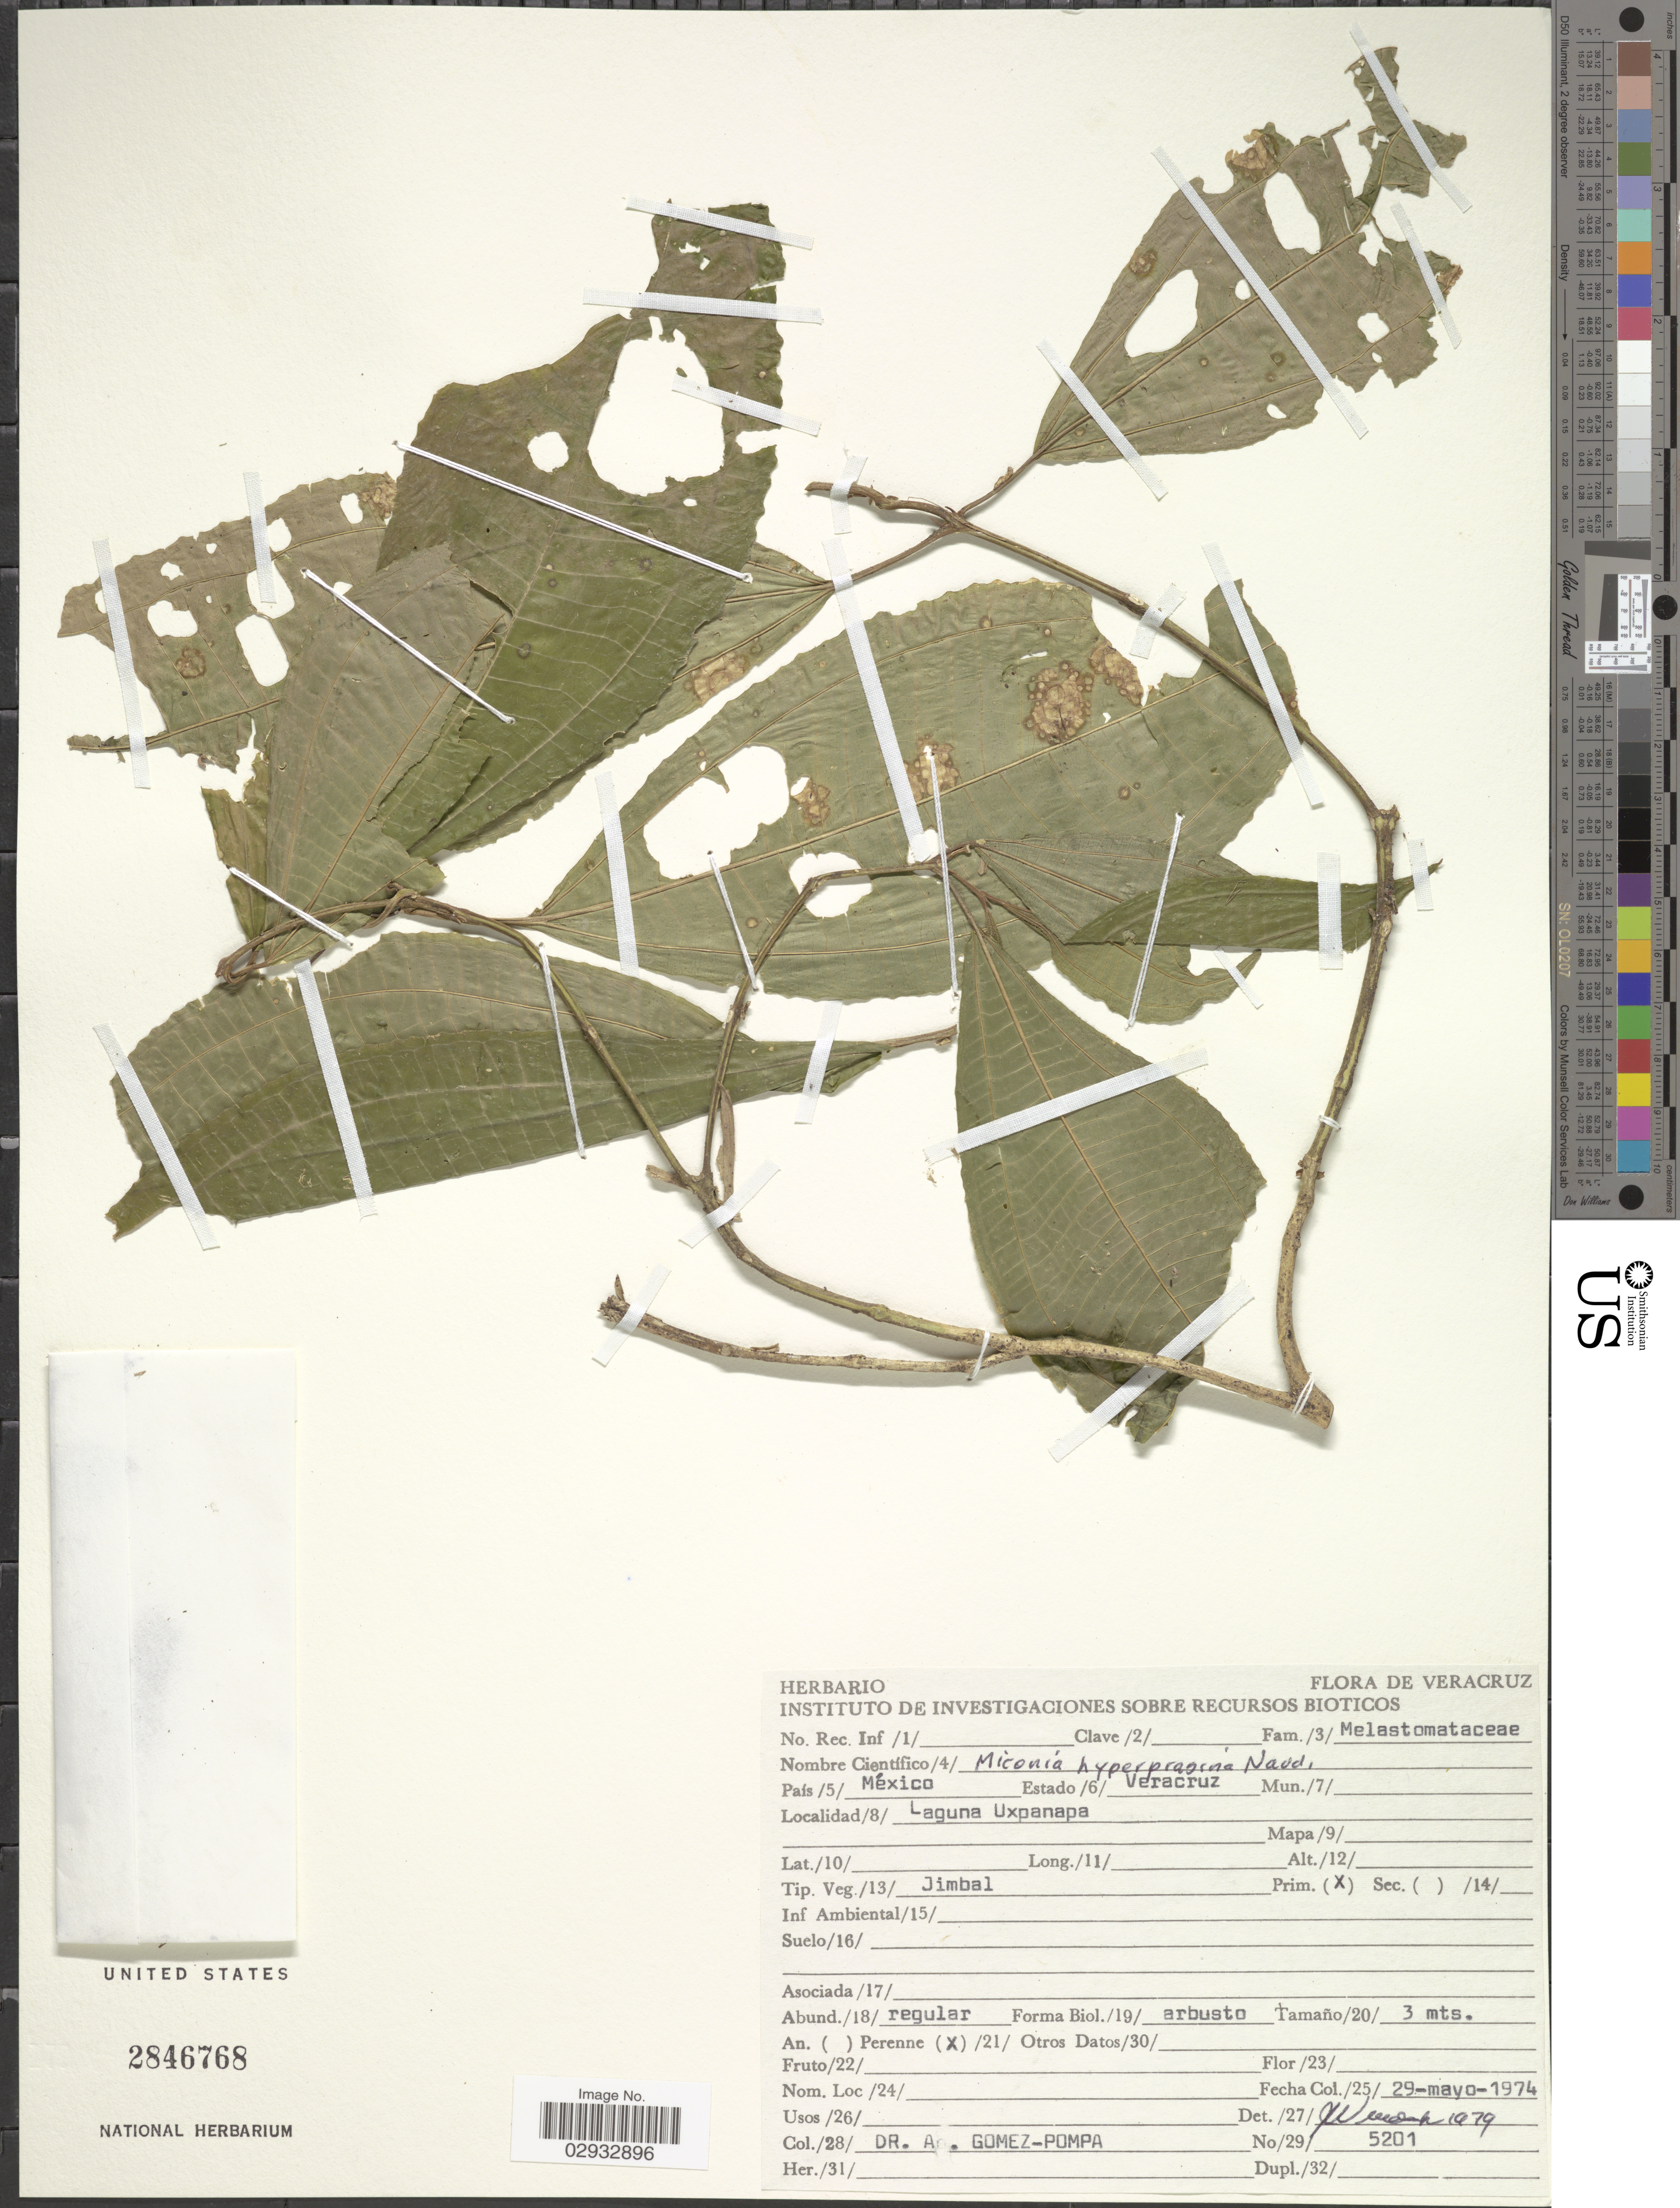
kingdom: Plantae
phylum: Tracheophyta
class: Magnoliopsida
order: Myrtales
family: Melastomataceae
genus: Miconia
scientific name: Miconia hyperprasina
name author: Naudin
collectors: A. Gómez Pompa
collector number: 5201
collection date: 1974-05-29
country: Mexico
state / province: Veracruz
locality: Estado Veracruz. Laguna Uxpanapa.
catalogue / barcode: US 2846768